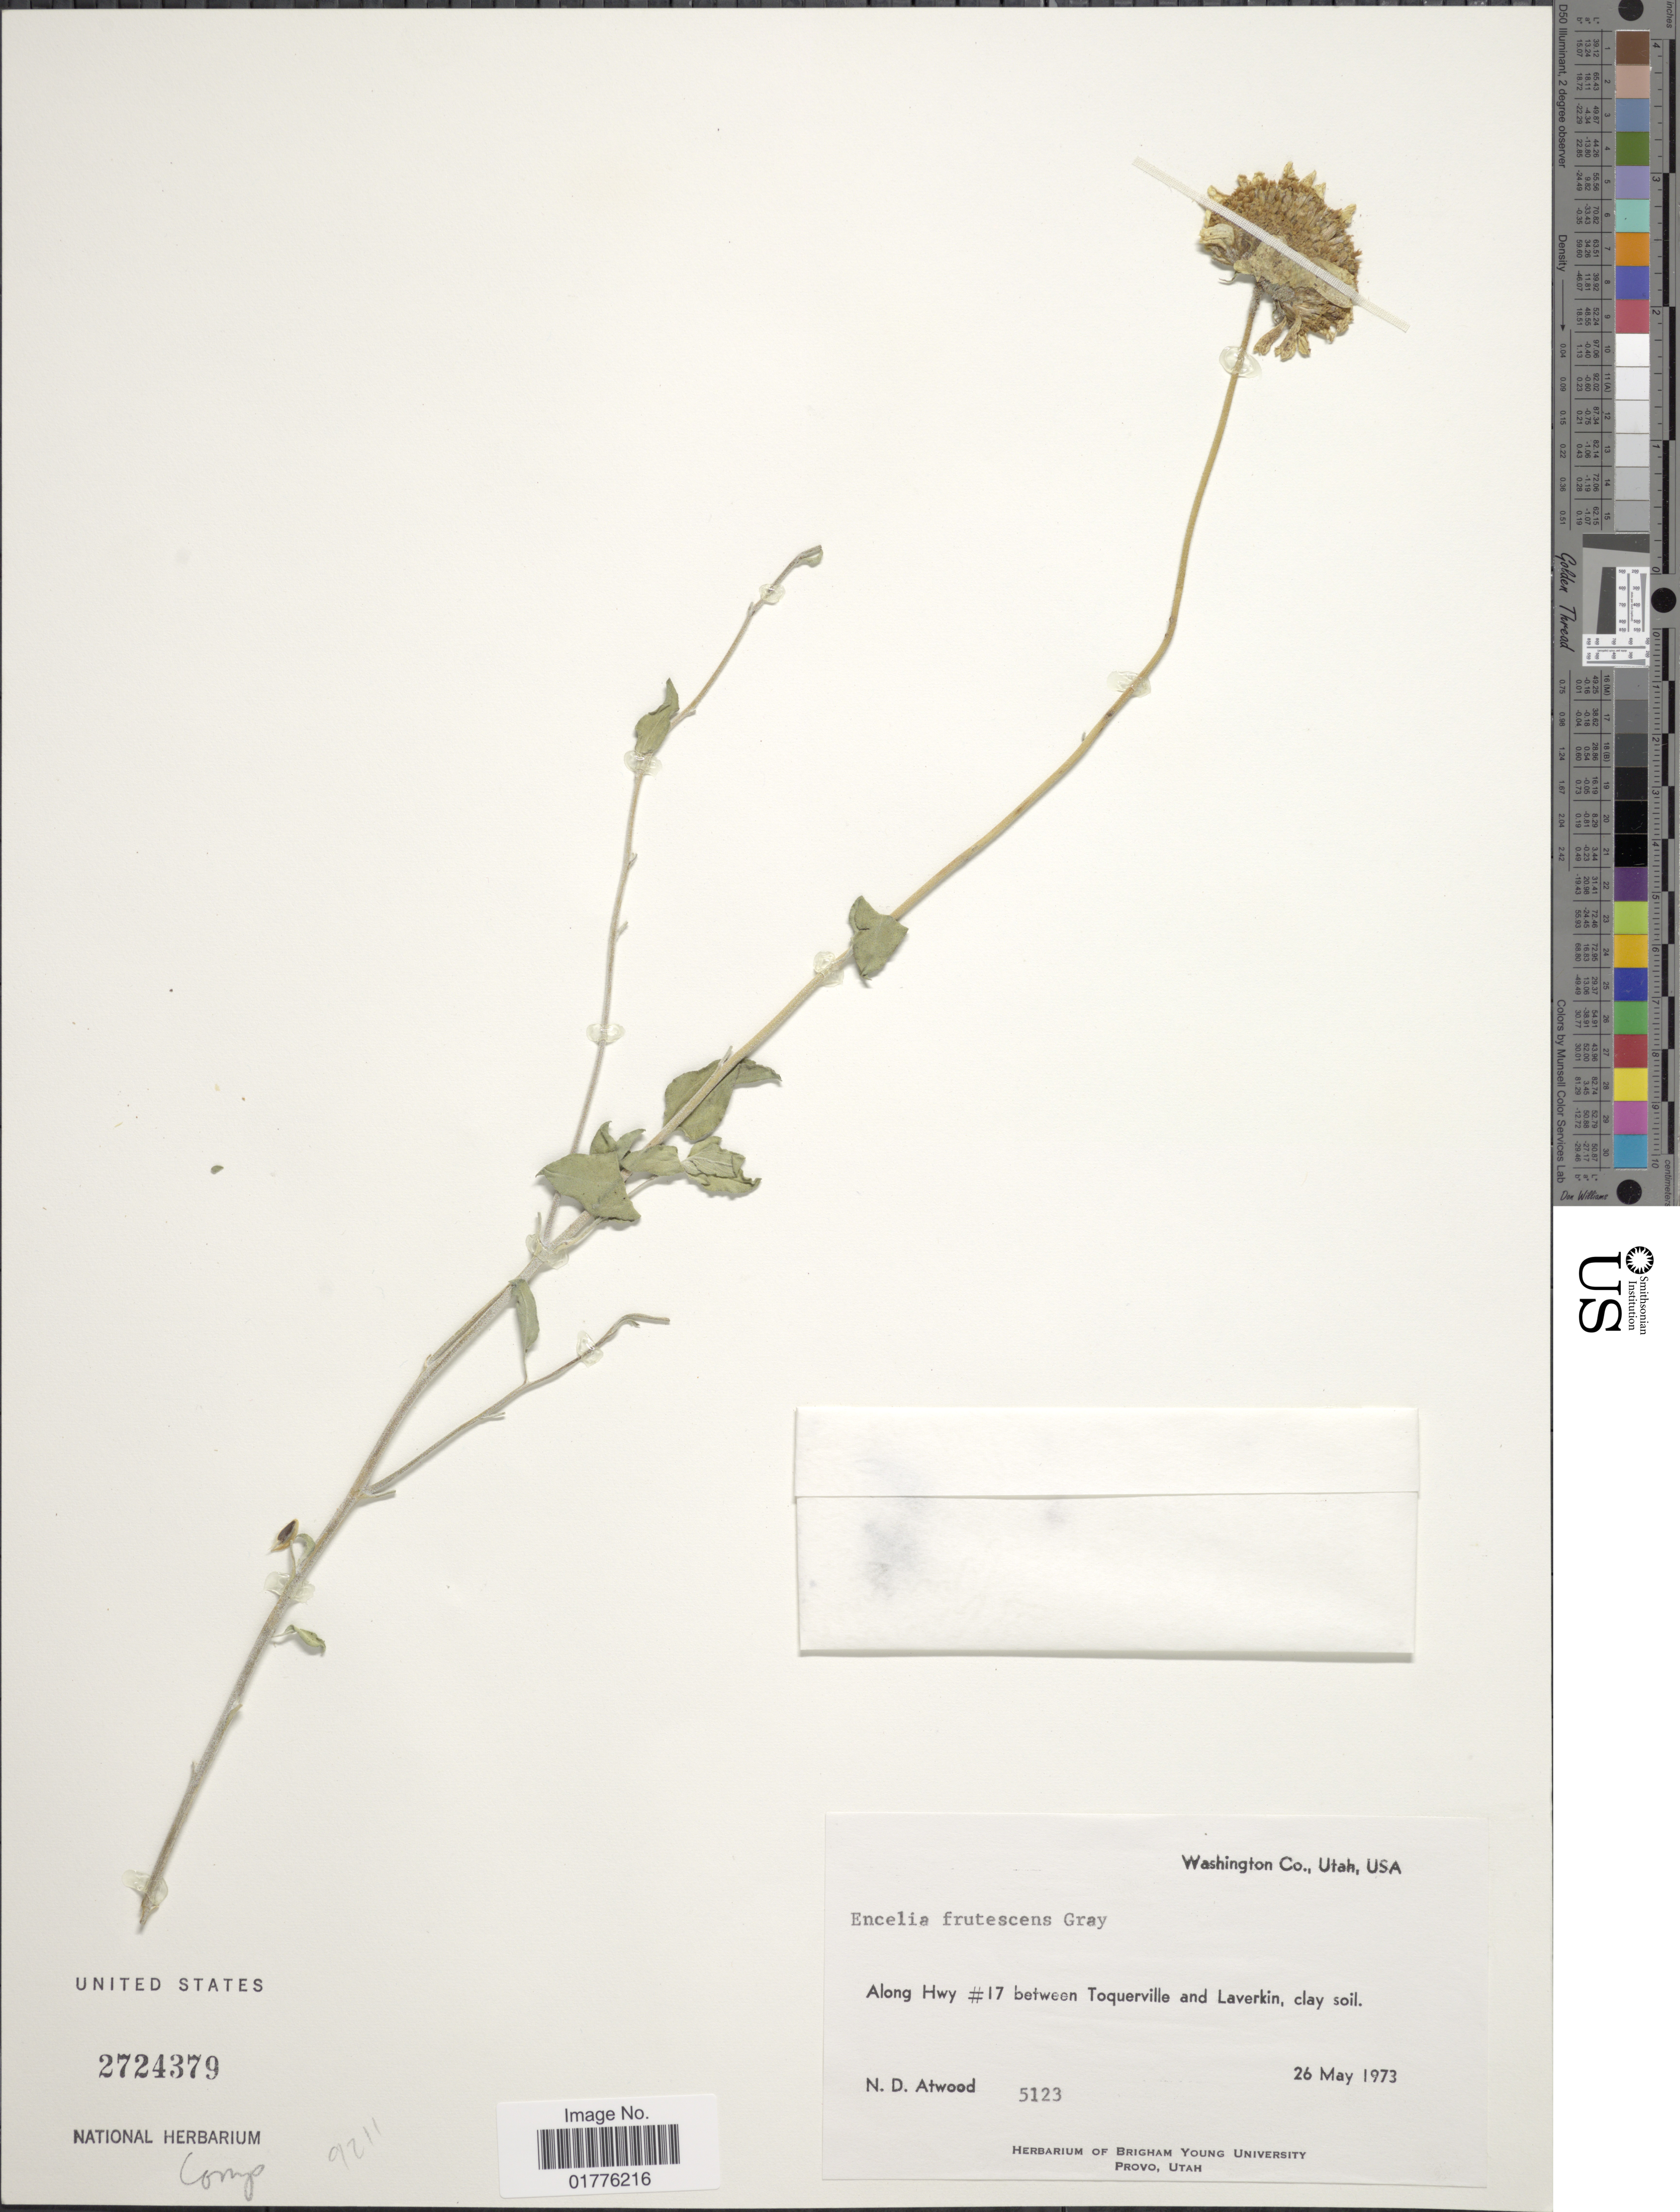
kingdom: Plantae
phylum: Tracheophyta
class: Magnoliopsida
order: Asterales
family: Asteraceae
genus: Encelia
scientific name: Encelia frutescens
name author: (A. Gray) A. Gray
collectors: N. Atwood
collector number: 5123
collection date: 1973-05-26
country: United States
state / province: Utah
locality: Washington Co., Utah, USA. Along Hwy #17 between Toquerville and Laverkin,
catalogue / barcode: US 2724379